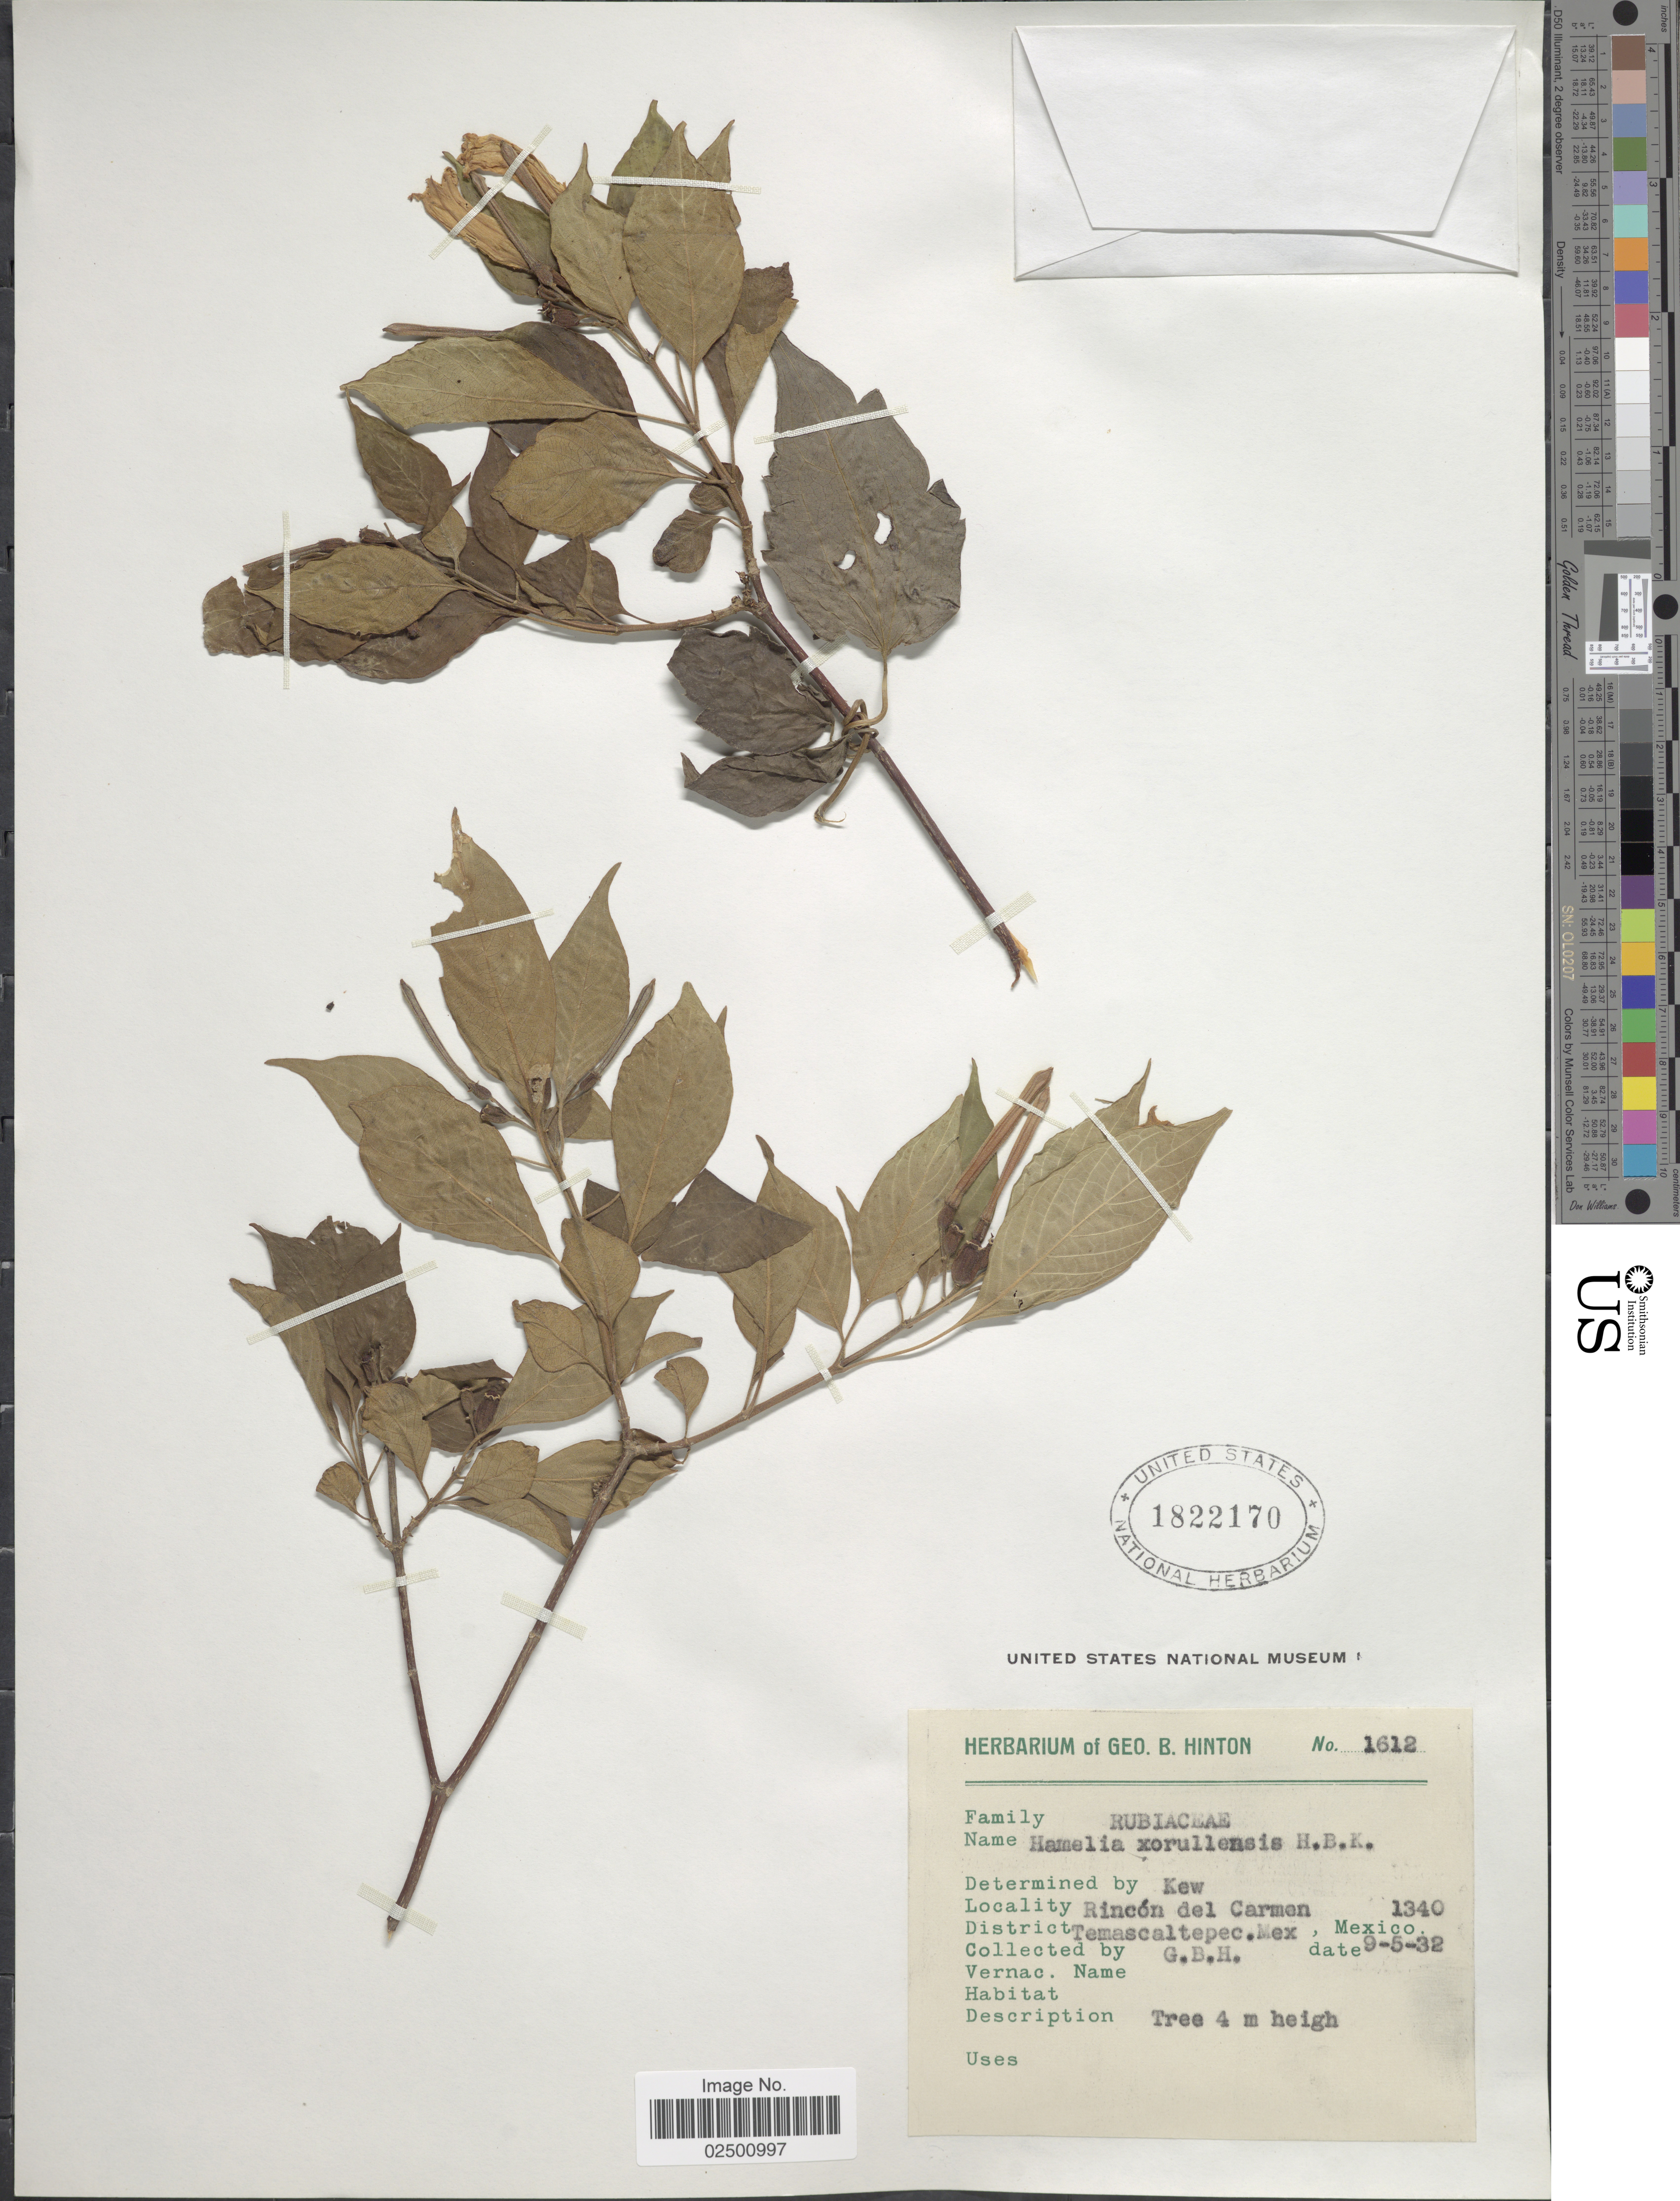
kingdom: Plantae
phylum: Tracheophyta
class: Magnoliopsida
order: Gentianales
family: Rubiaceae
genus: Hamelia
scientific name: Hamelia xorullensis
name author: Kunth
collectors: G. B. Hinton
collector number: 1612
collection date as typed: Transcribed d/m/y: 5/9/32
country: Mexico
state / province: México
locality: Rincon del Carmen. District Temascaltepec, Mex., Mexico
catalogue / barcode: US 1822170